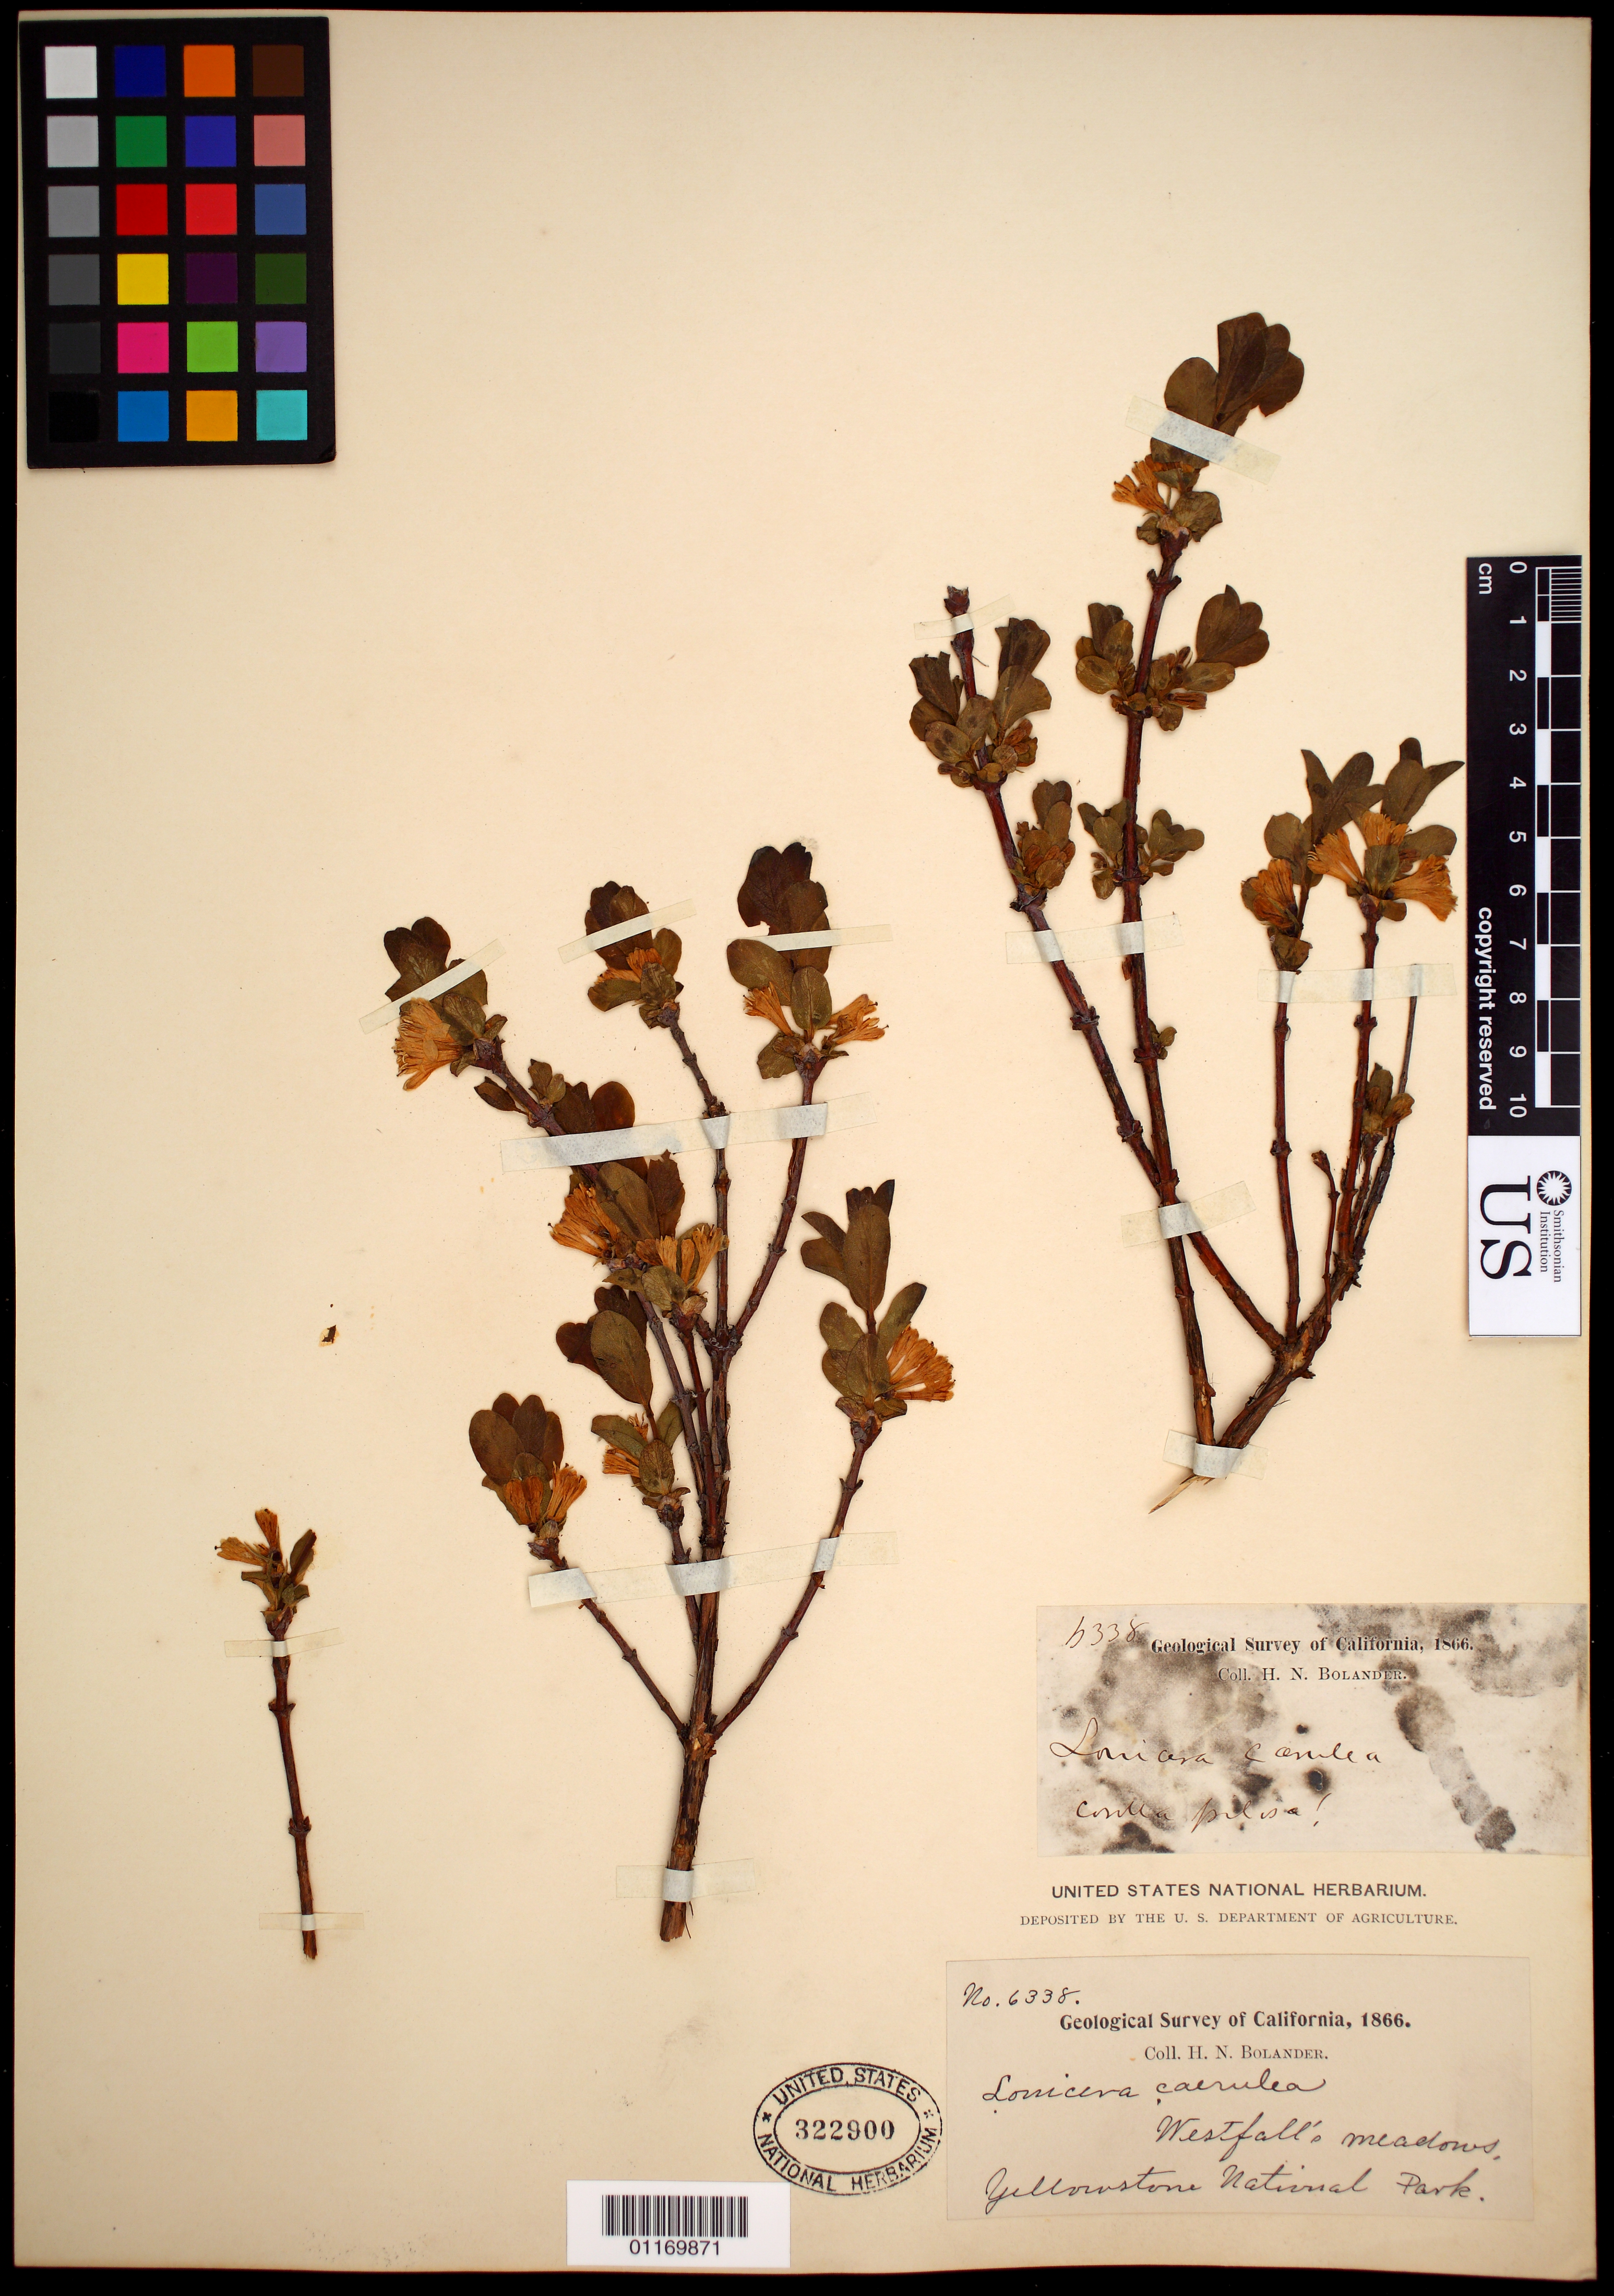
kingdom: Plantae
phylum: Tracheophyta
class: Magnoliopsida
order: Dipsacales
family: Caprifoliaceae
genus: Lonicera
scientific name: Lonicera caerulea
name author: L.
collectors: H. Bolander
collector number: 6338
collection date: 1866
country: United States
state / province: California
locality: Westfall's meadows, "Yellowstone National Park" [sic]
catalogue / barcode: US 322900